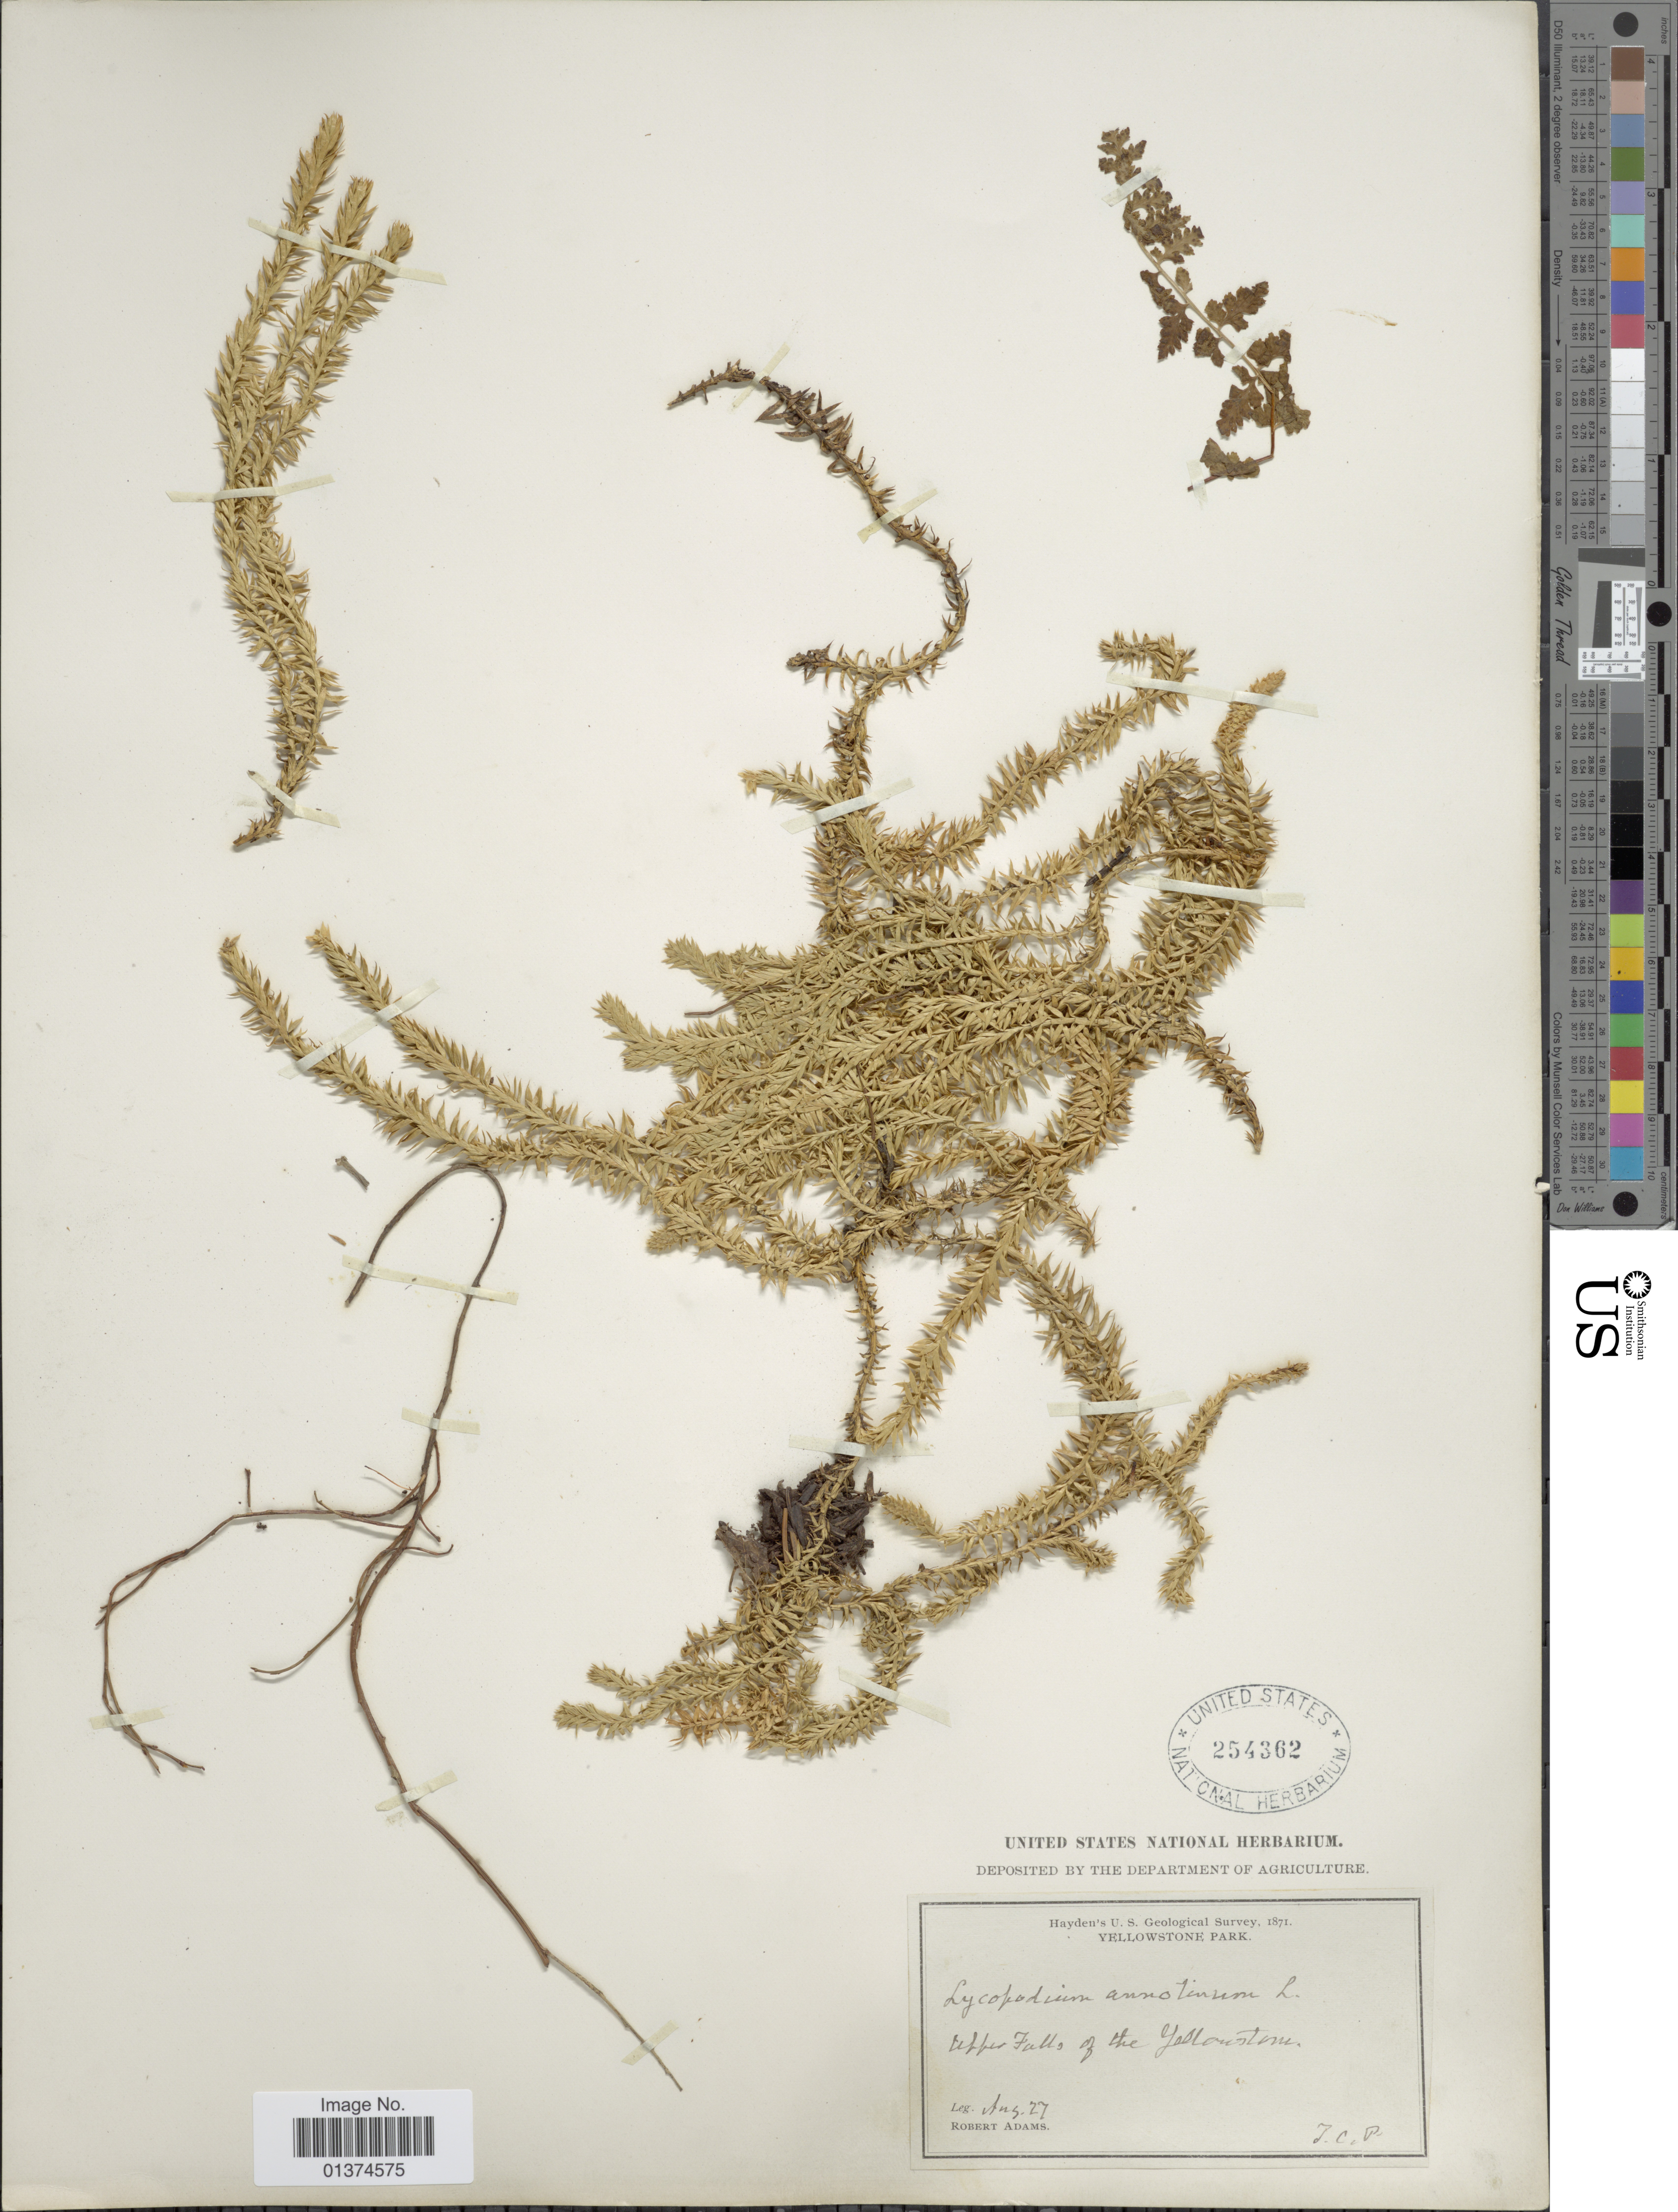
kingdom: Plantae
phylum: Tracheophyta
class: Lycopodiopsida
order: Lycopodiales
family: Lycopodiaceae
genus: Spinulum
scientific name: Spinulum annotinum subsp. annotinum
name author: (L.) A. Haines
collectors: R. Adams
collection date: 1871-08-27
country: United States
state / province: Wyoming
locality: Yellowstone Park, Upper Falls of the Yellowstone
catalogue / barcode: US 254362